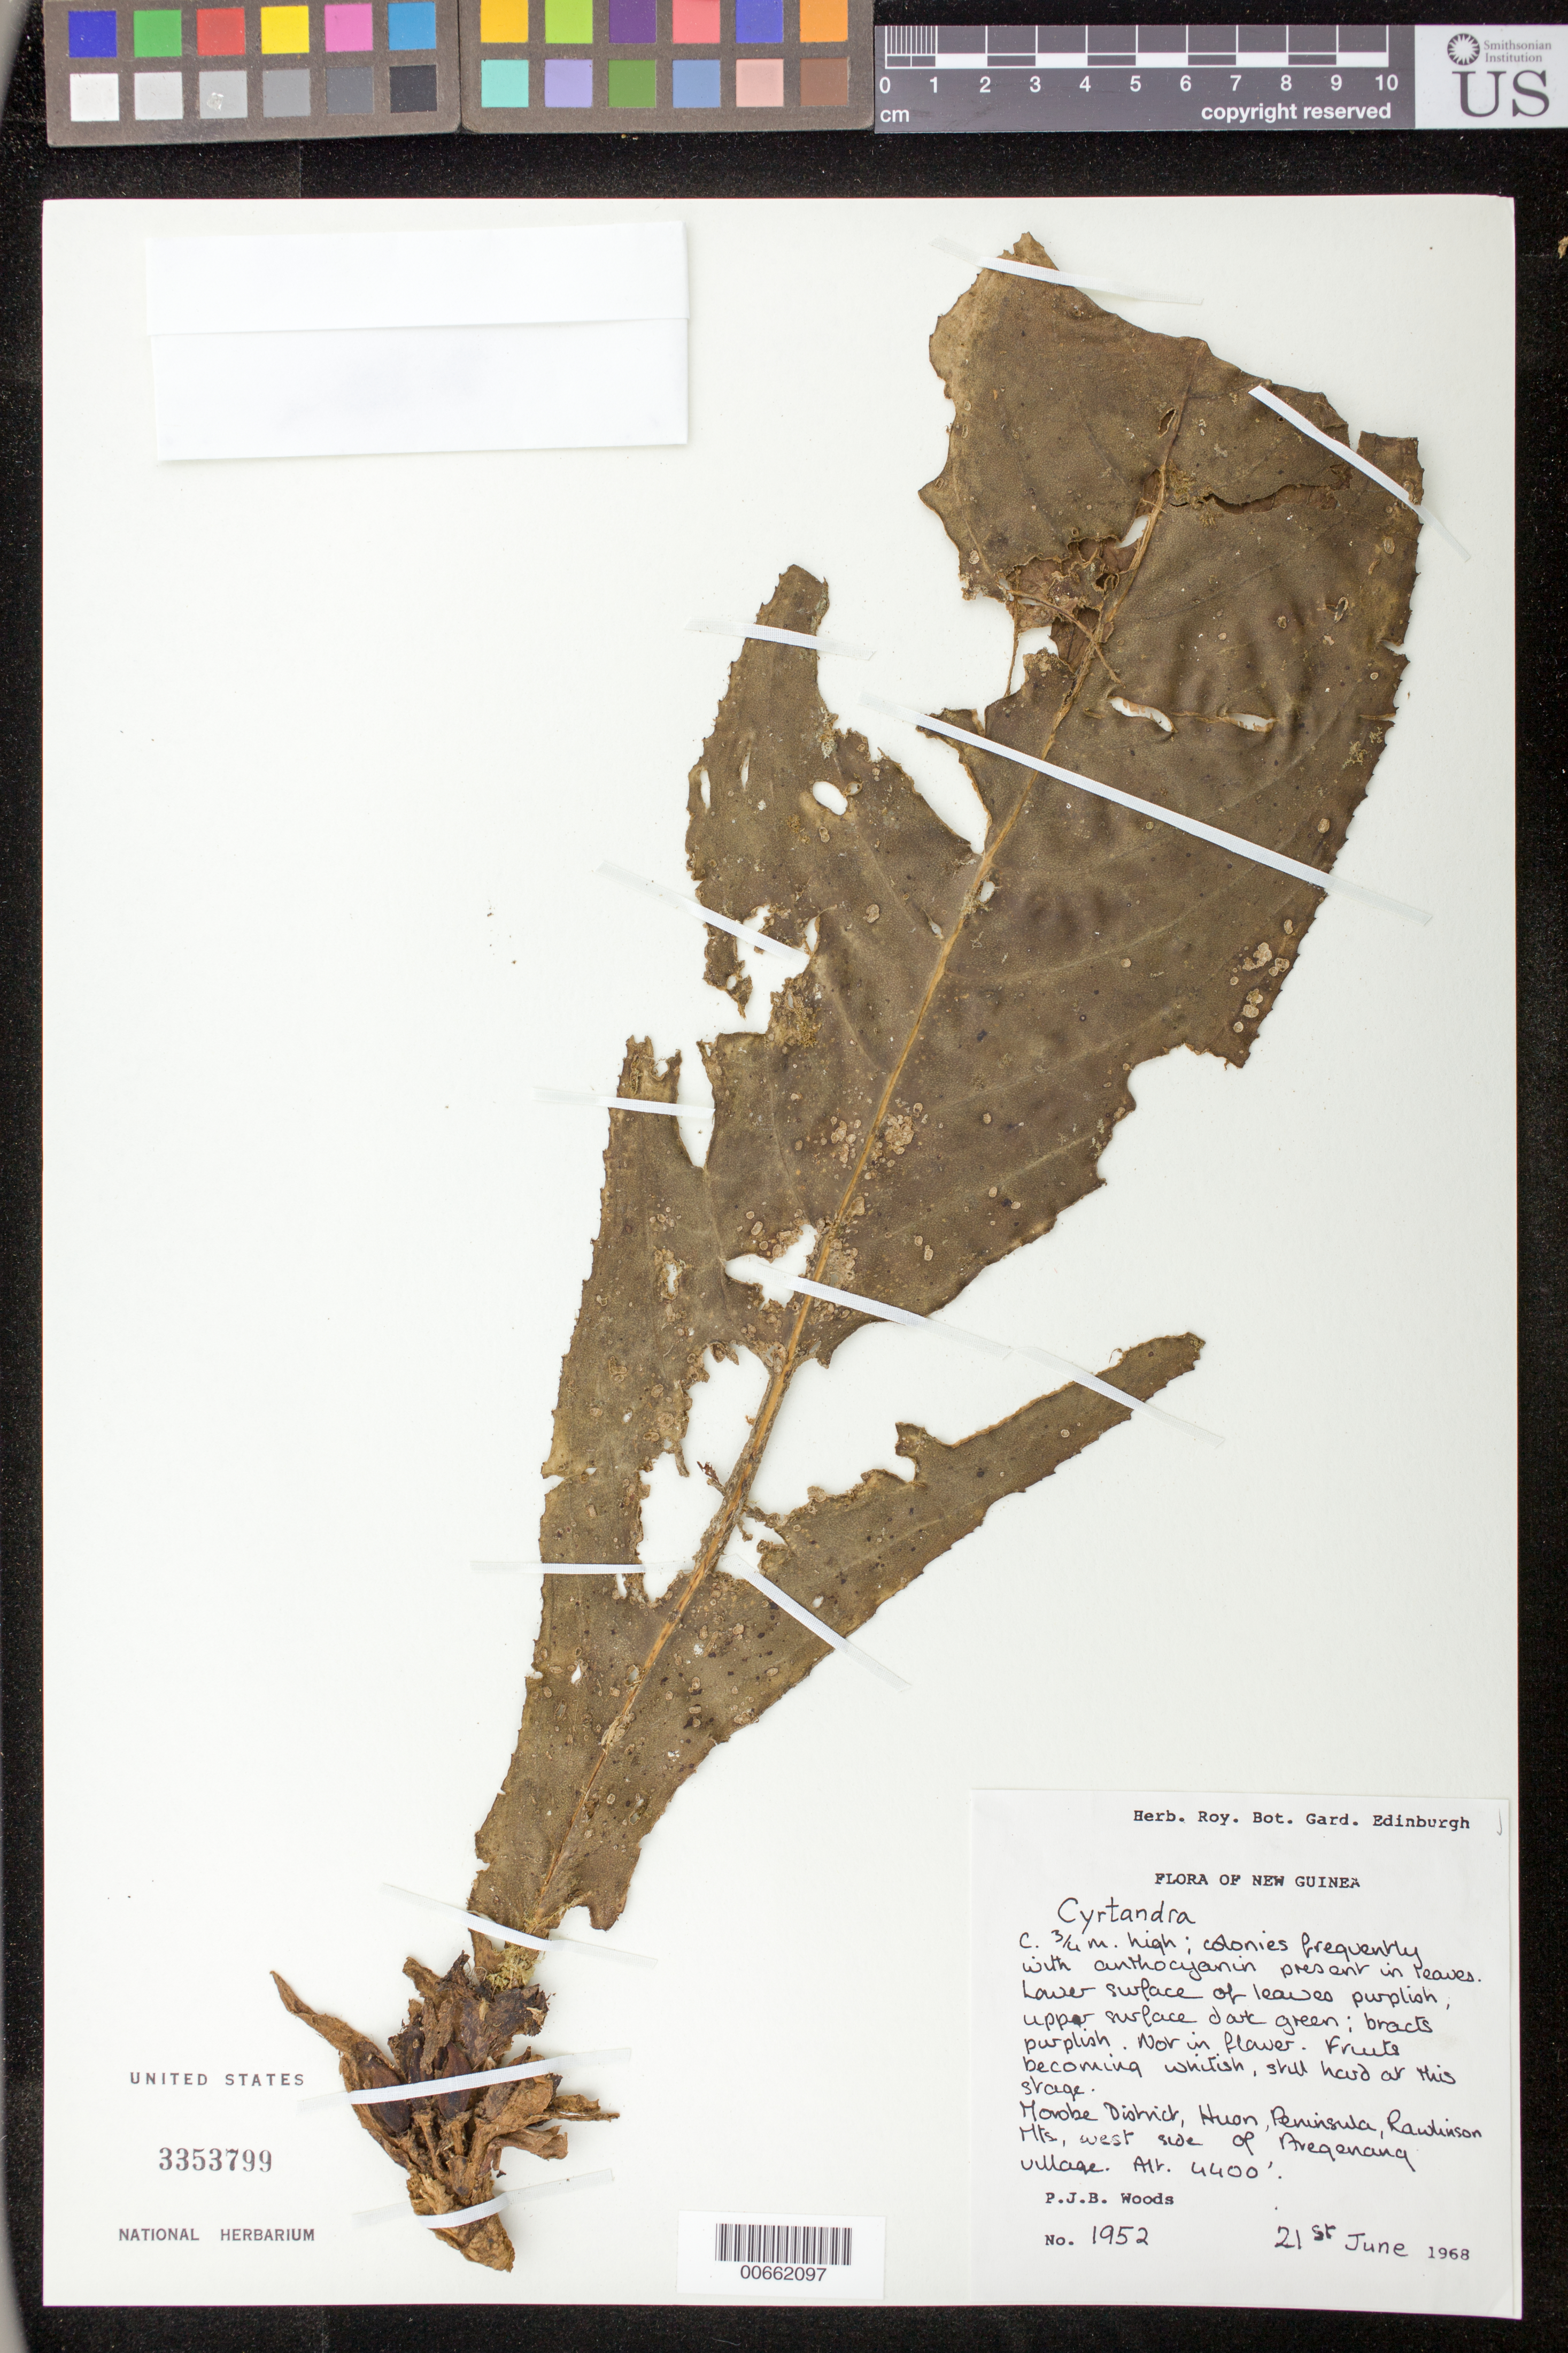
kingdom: Plantae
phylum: Tracheophyta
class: Magnoliopsida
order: Lamiales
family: Gesneriaceae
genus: Cyrtandra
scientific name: Cyrtandra sp.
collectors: P. Woods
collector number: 1952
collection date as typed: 21 Jun 1968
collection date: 1968-06-21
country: Papua New Guinea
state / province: Morobe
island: New Guinea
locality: Morobe District, Huon Peninsula, Rawlinson Mts., west side of Aregenang village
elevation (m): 1341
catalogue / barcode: US 3353799